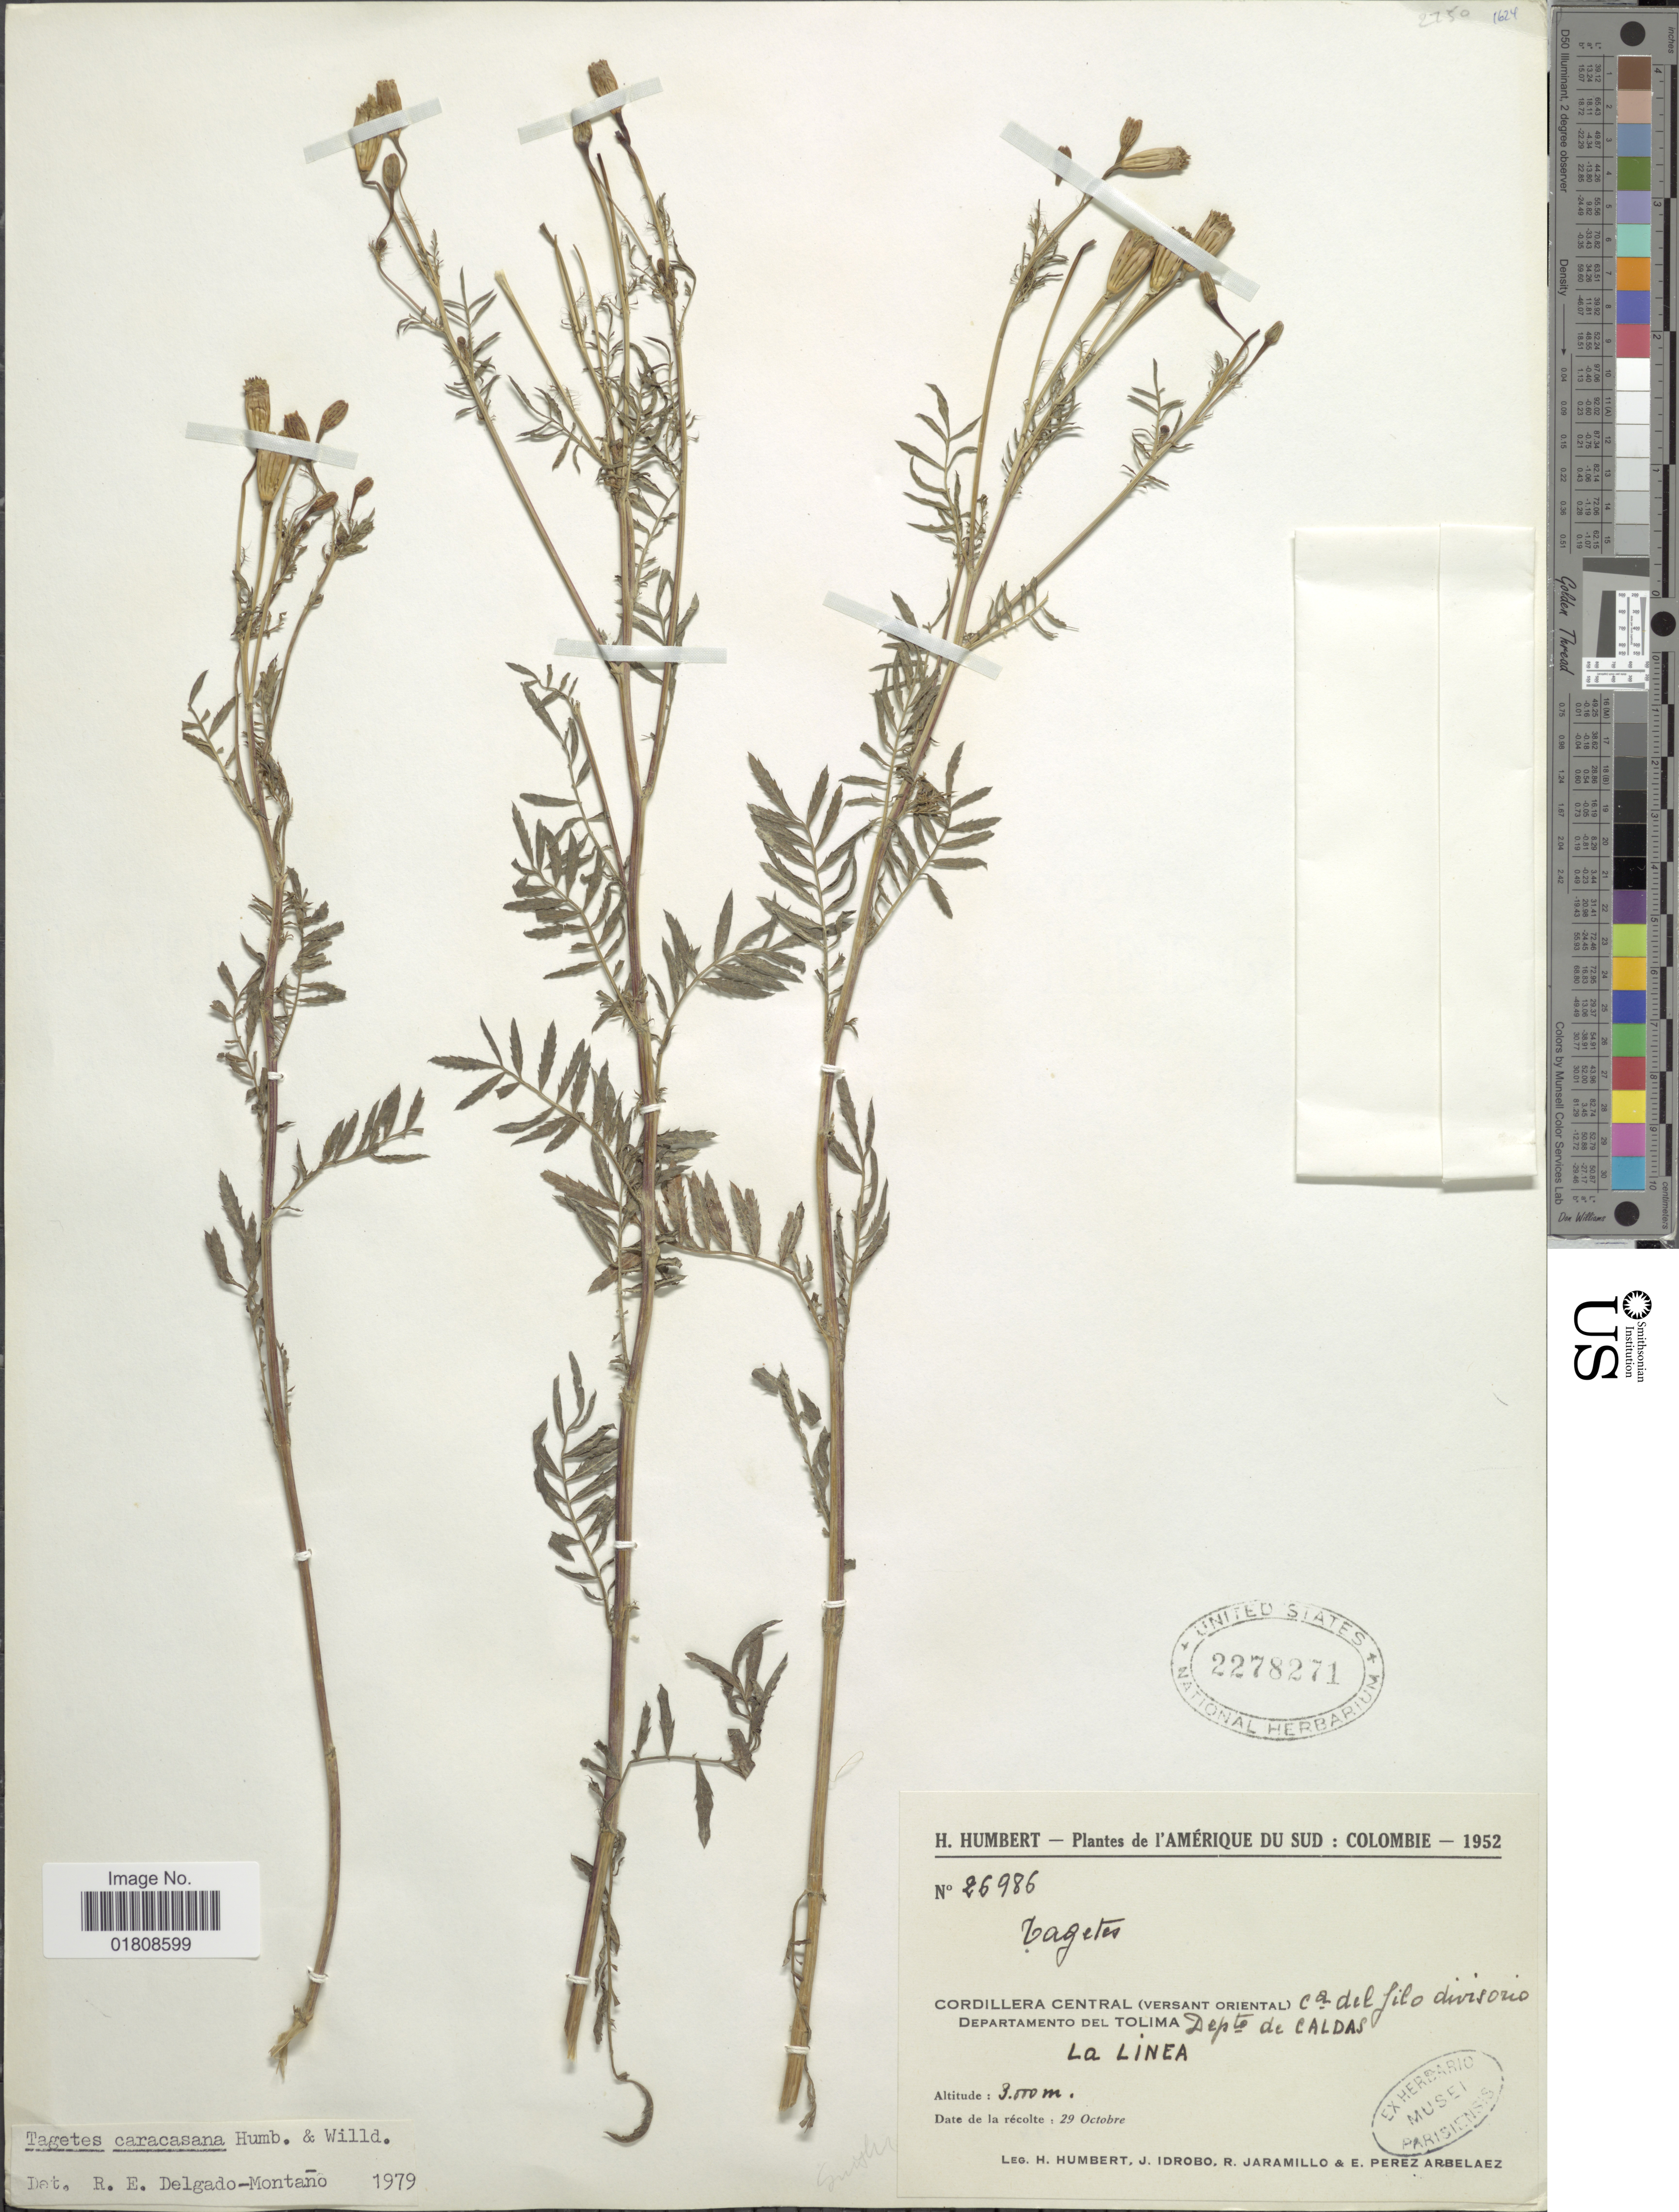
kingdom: Plantae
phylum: Tracheophyta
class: Magnoliopsida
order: Asterales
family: Asteraceae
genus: Tagetes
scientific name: Tagetes caracasana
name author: Humb. ex Willd.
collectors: H. Humbert, J. M. Idrobo, R. Jaramillo M. & E. Pérez Arbeláez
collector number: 26986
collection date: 1952-10-29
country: Colombia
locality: L'Amerique du Sud, Cordillera Central (Versant Oriental), Ca del Jilo [interpreted] divisorio, Departamento del Tolima, Depto de Caldas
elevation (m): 3000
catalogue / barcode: US 2278271